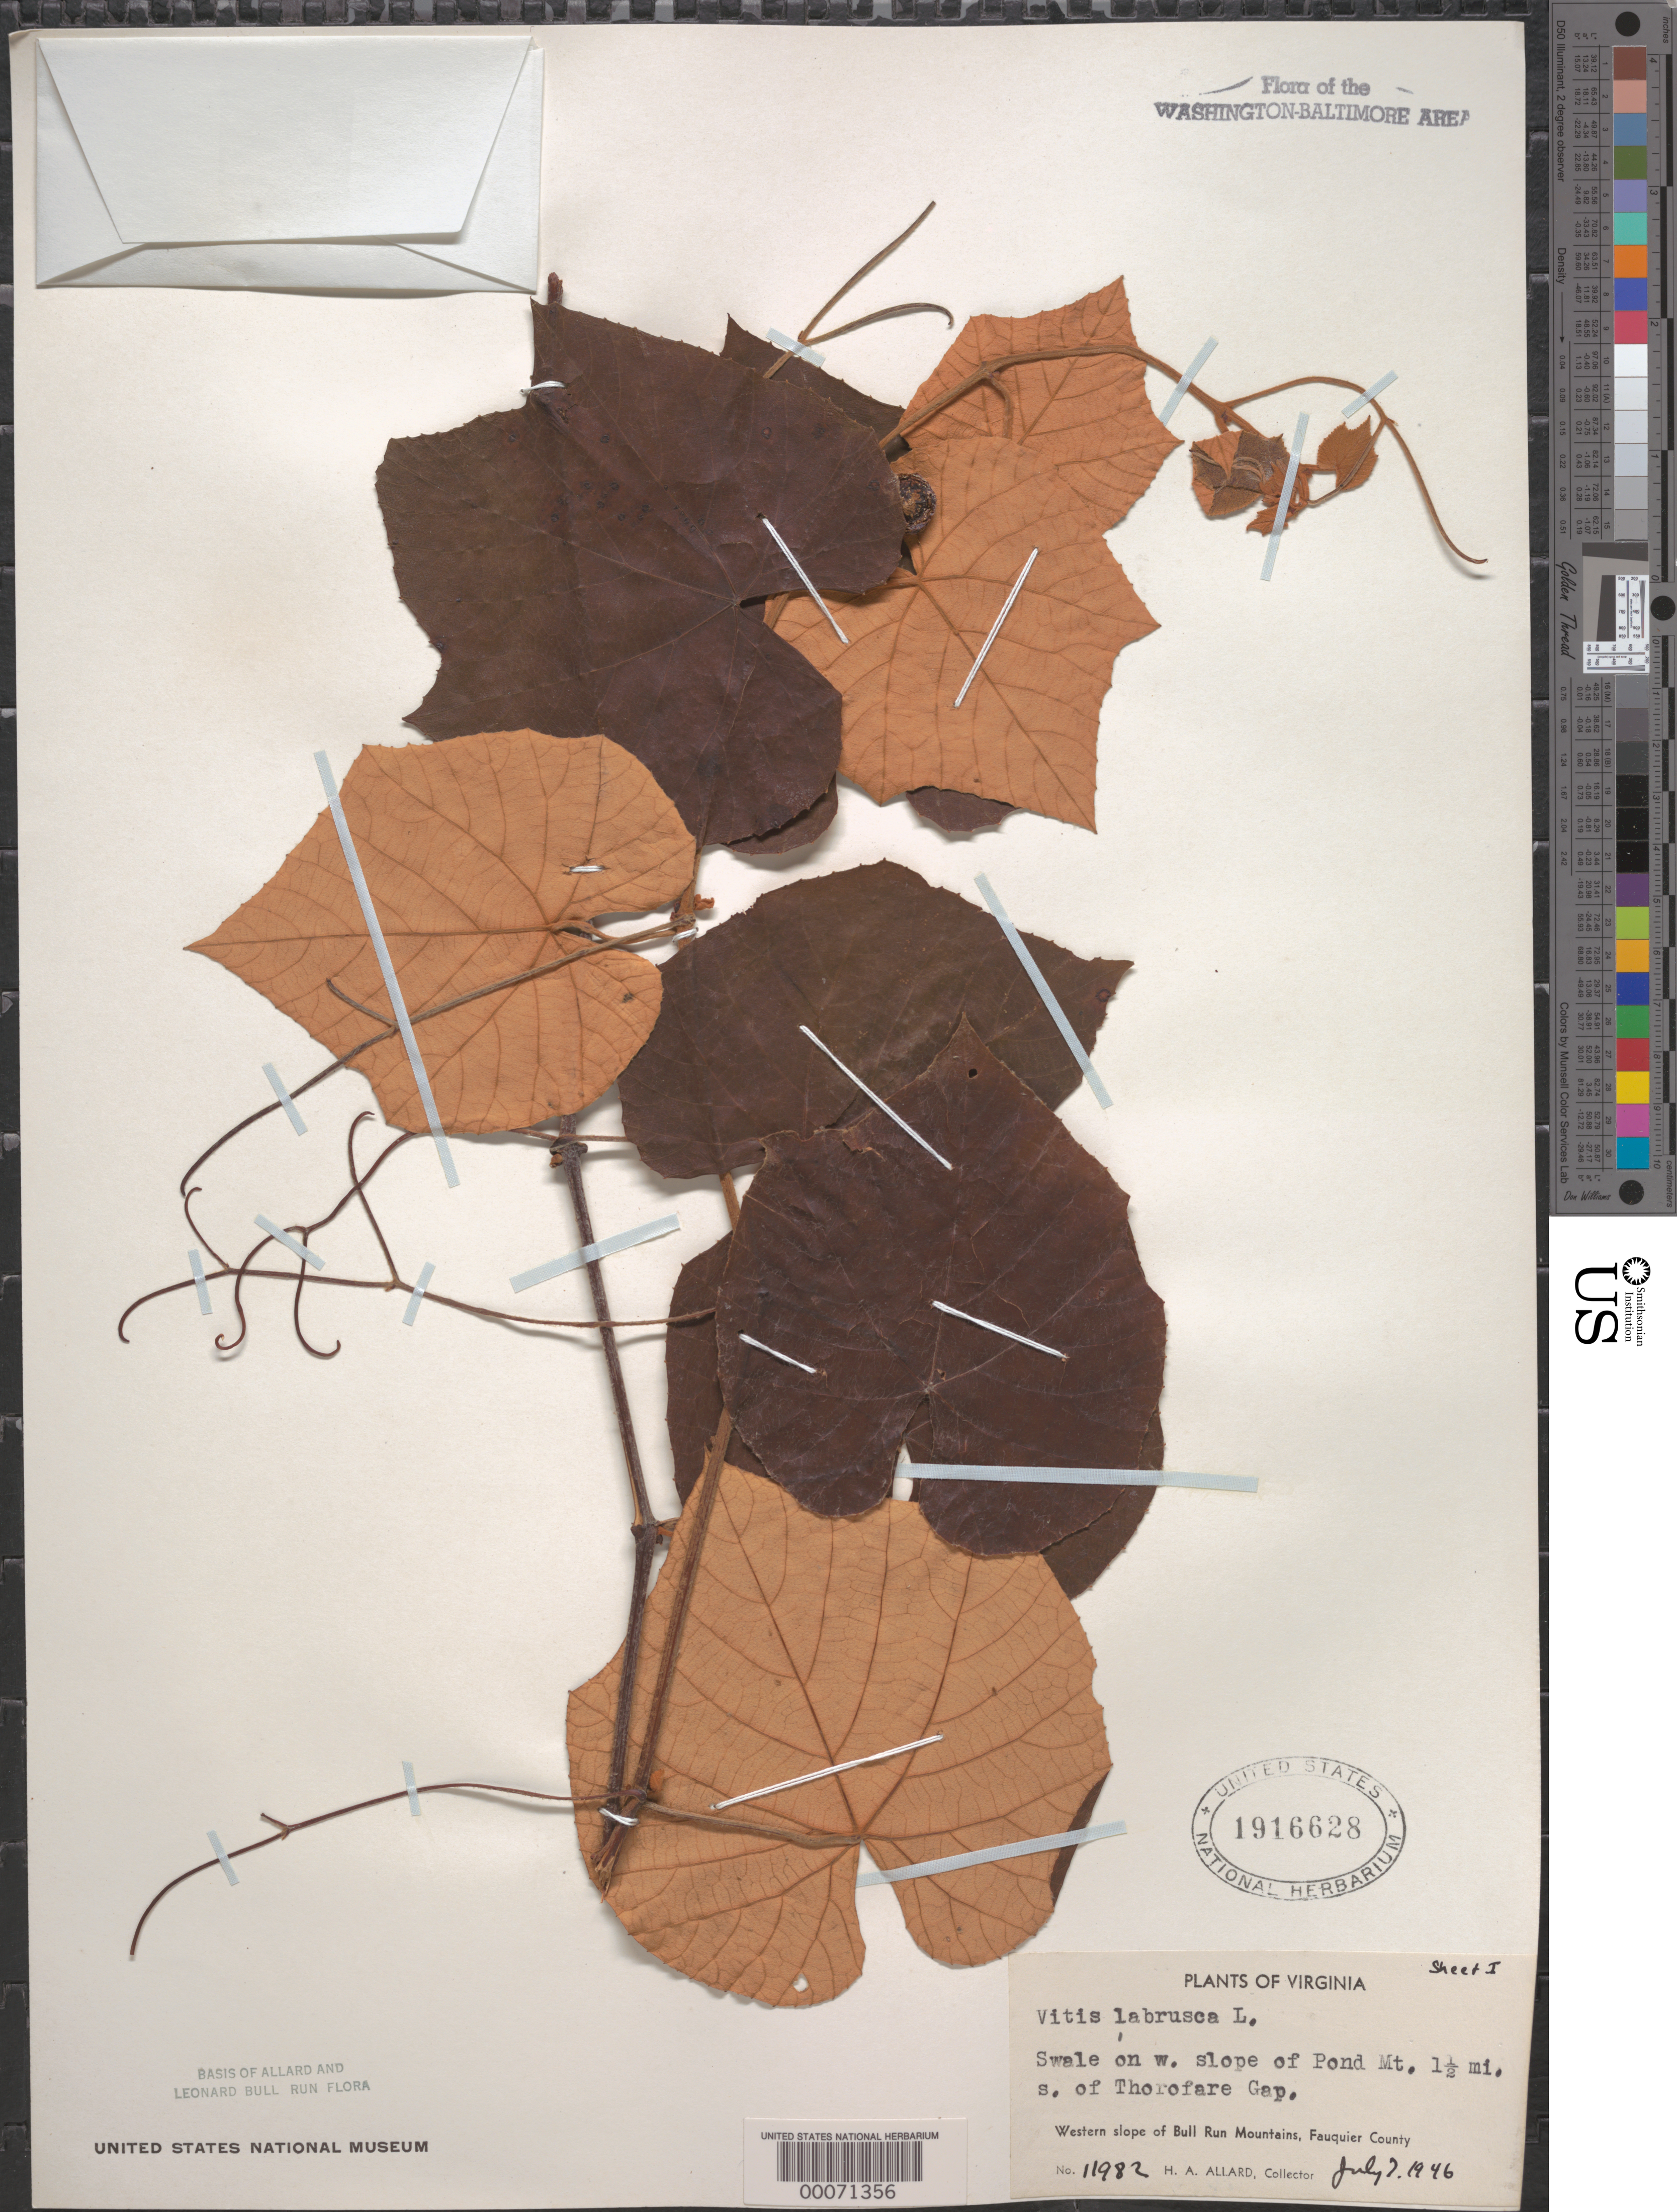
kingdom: Plantae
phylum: Tracheophyta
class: Magnoliopsida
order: Vitales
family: Vitaceae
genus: Vitis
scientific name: Vitis labrusca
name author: L.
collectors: H. A. Allard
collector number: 11982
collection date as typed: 07 Jul 1946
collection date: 1946-07-07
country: United States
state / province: Virginia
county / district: Fauquier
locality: South of Thorofare Gap, Pond Mountains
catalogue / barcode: US 1916628